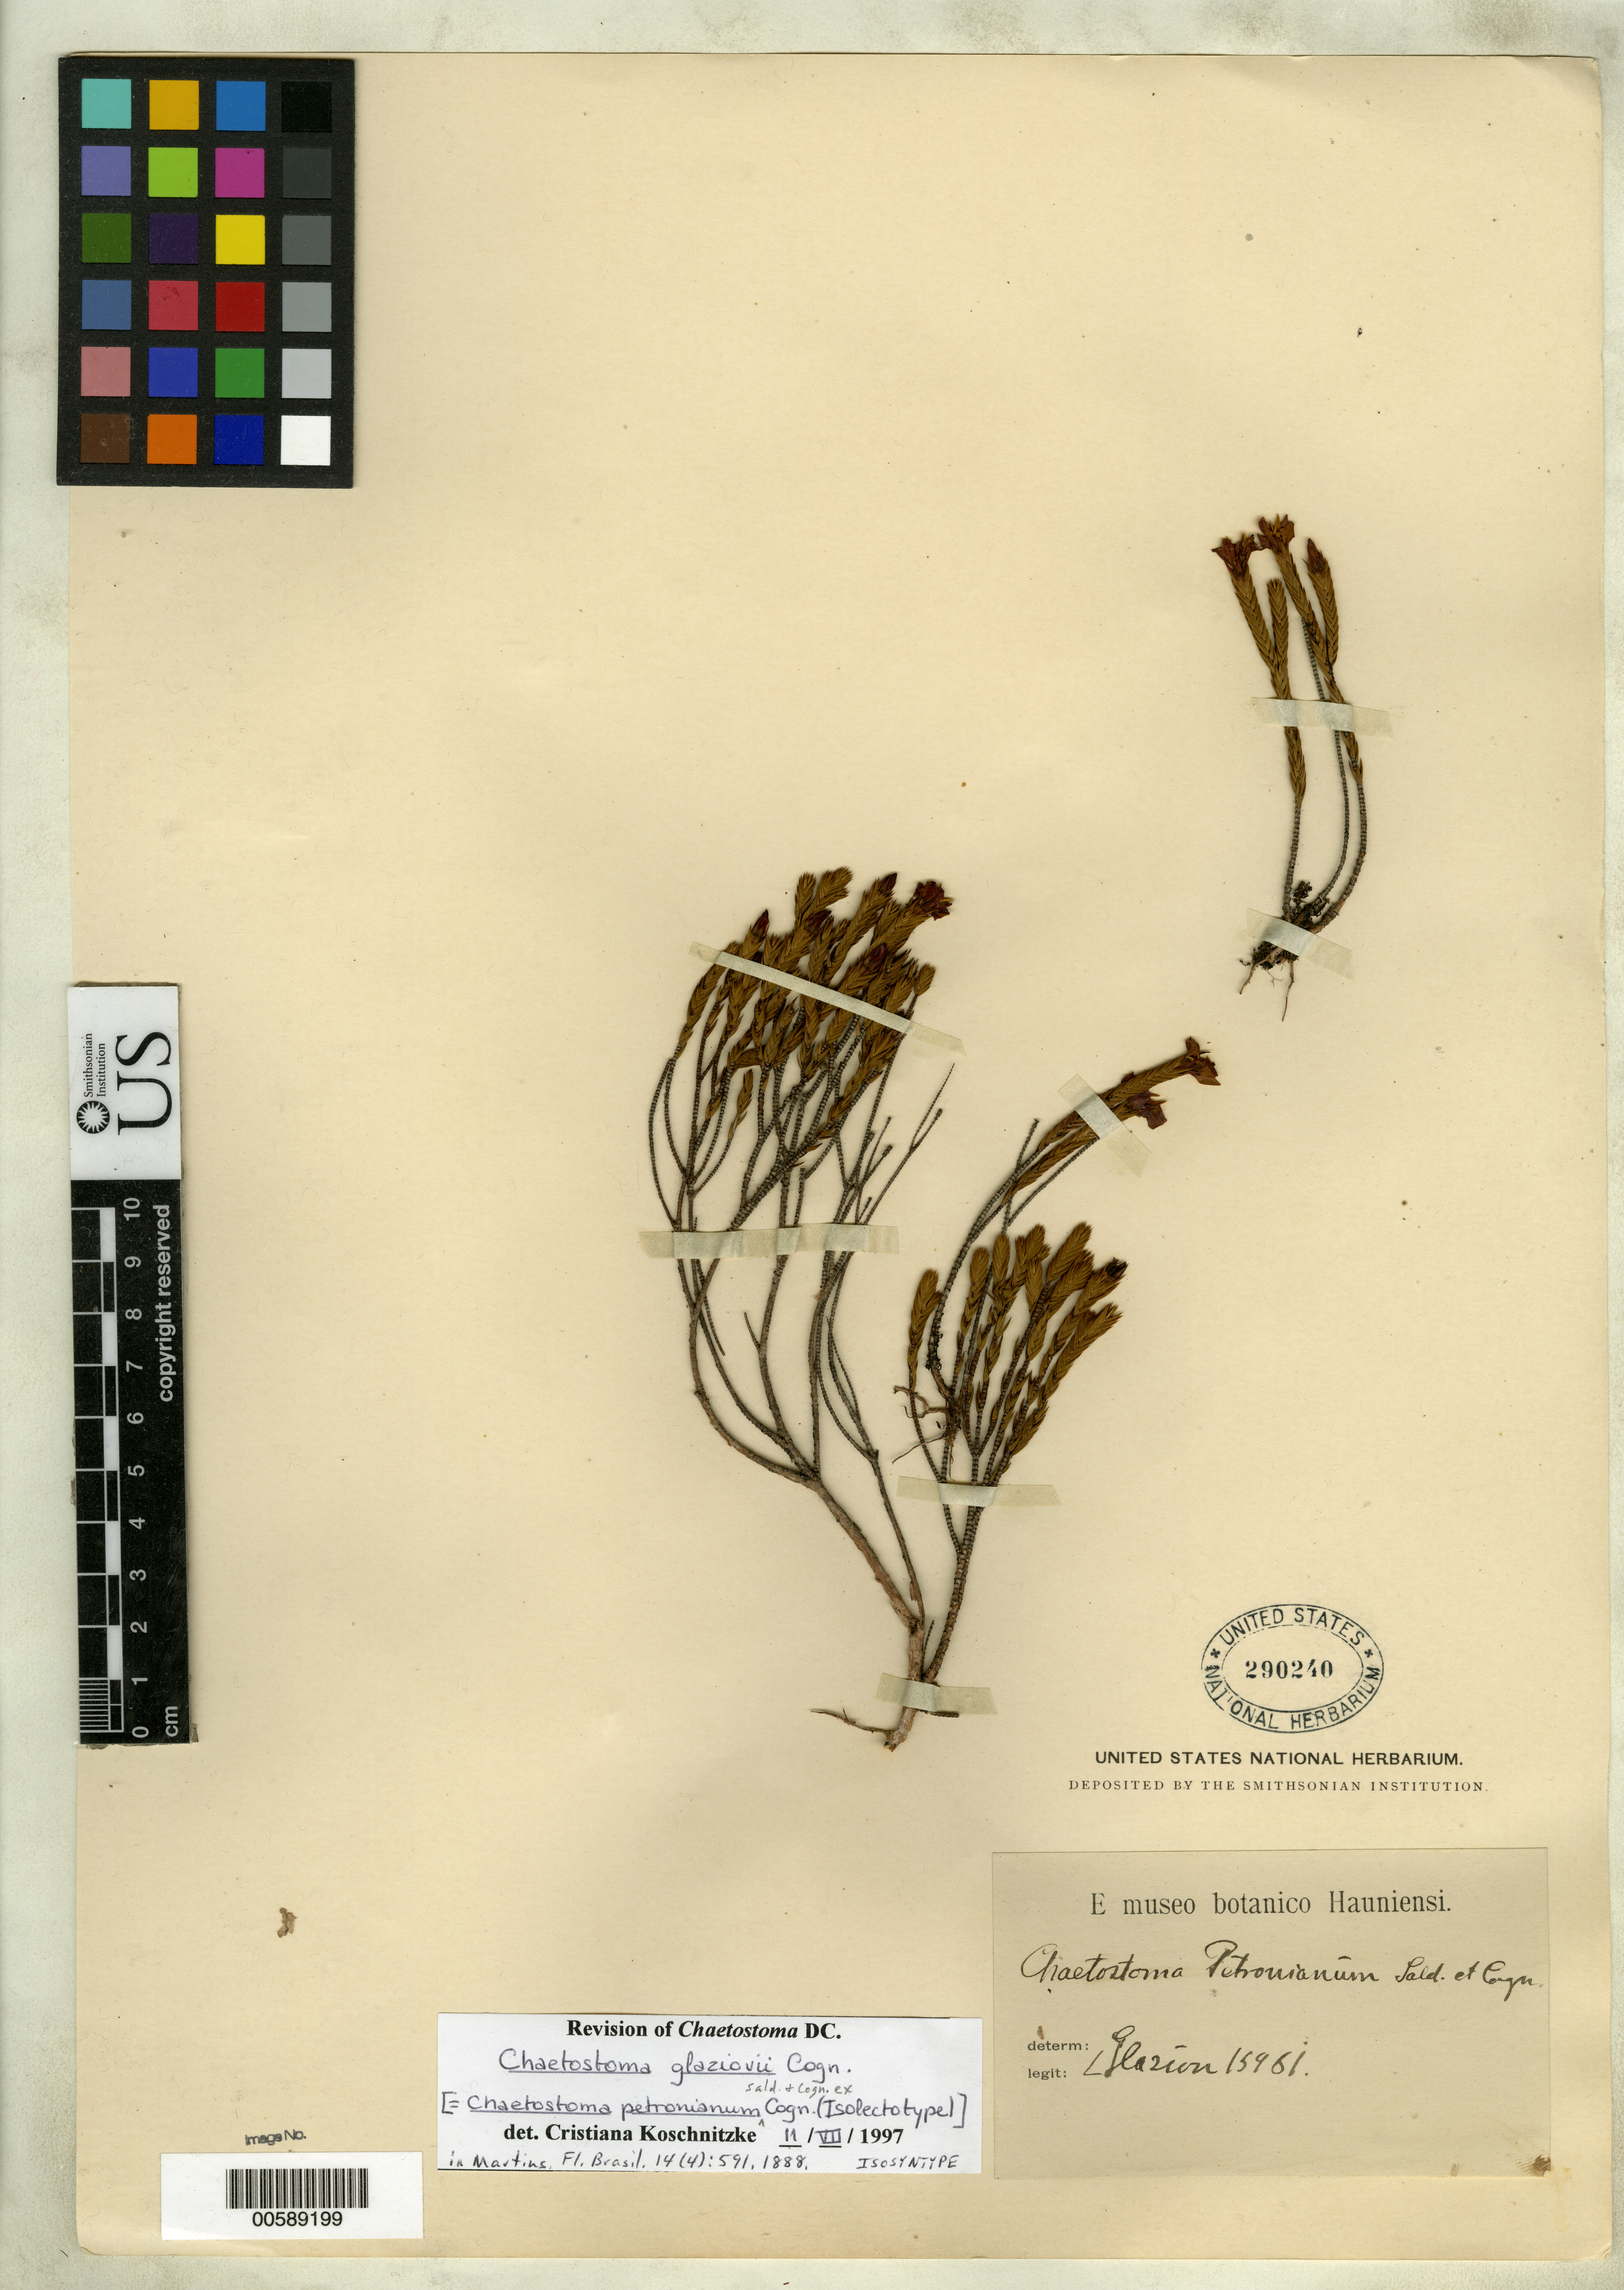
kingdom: Plantae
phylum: Tracheophyta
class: Magnoliopsida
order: Myrtales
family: Melastomataceae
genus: Chaetostoma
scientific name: Chaetostoma petronianum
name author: Cogn. in Mart.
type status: Isosyntype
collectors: A. F. M. Glaziou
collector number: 15961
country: Brazil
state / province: Minas Gerais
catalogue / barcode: US 290240